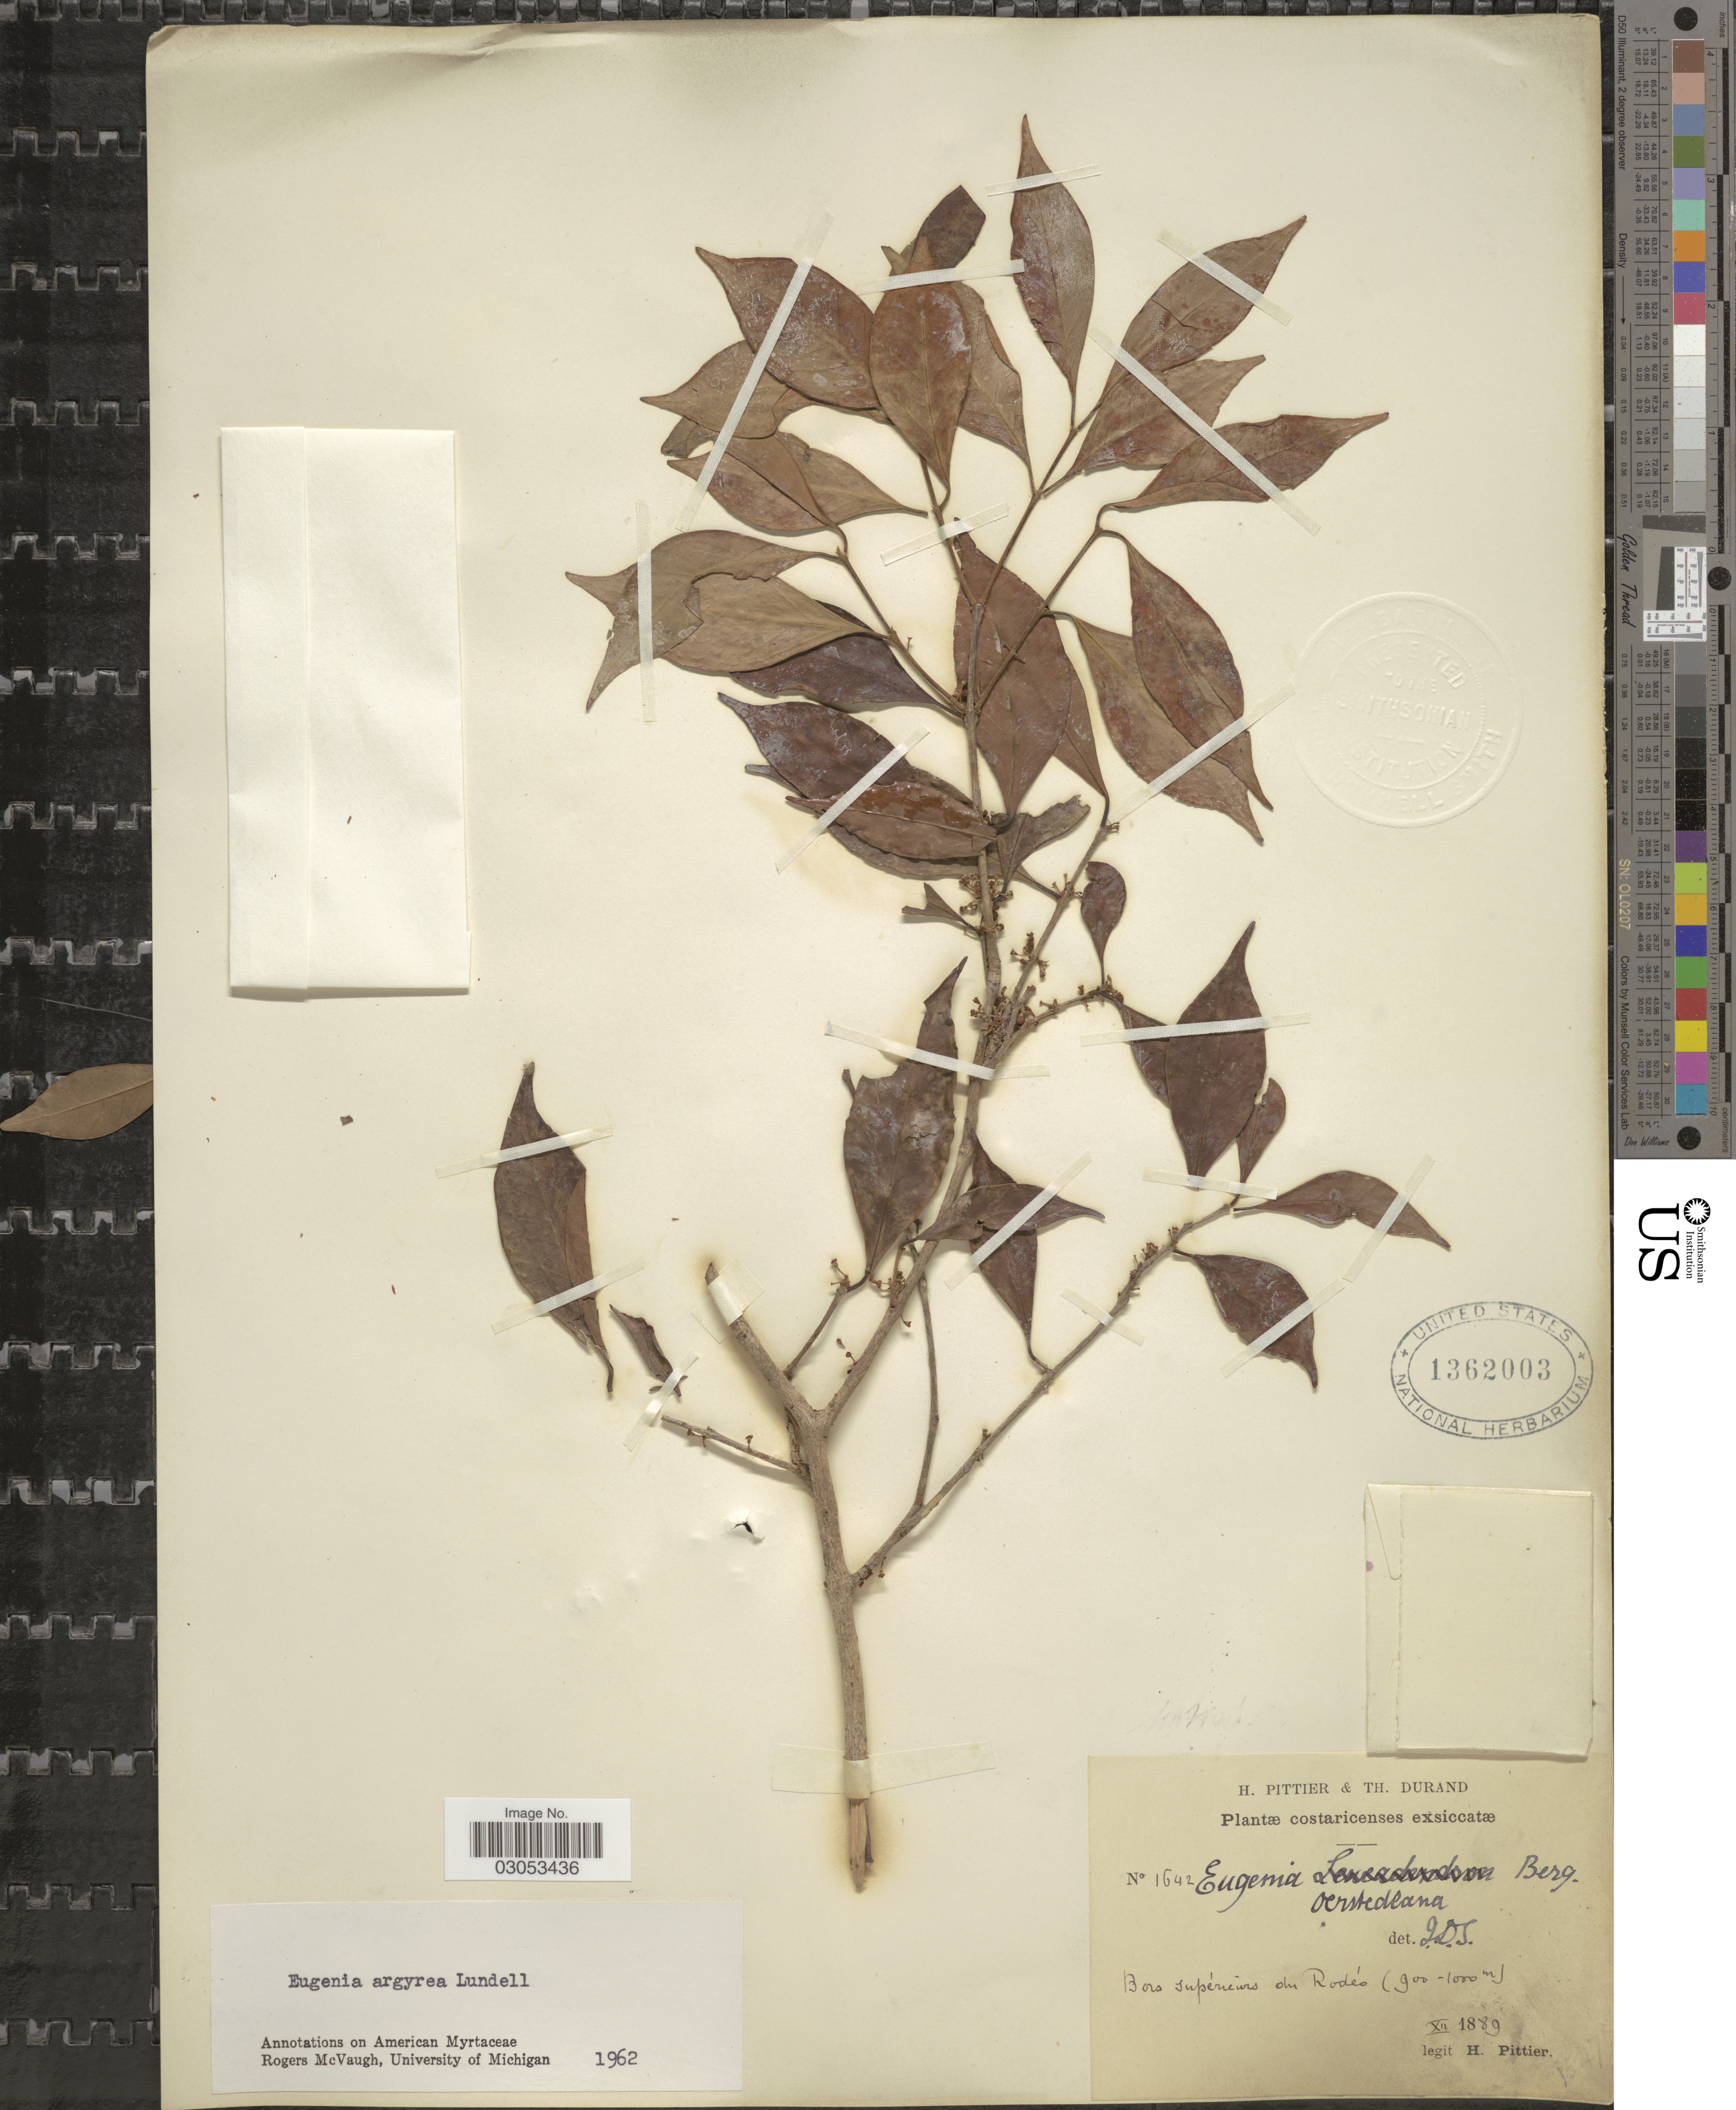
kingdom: Plantae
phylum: Tracheophyta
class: Magnoliopsida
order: Myrtales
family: Myrtaceae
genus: Eugenia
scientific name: Eugenia argyrea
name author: Lundell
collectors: H. F. Pittier & T. Durand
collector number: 1642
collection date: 1889-12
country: Costa Rica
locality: Bois supérieurs du Rodéo.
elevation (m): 900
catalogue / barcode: US 1362003